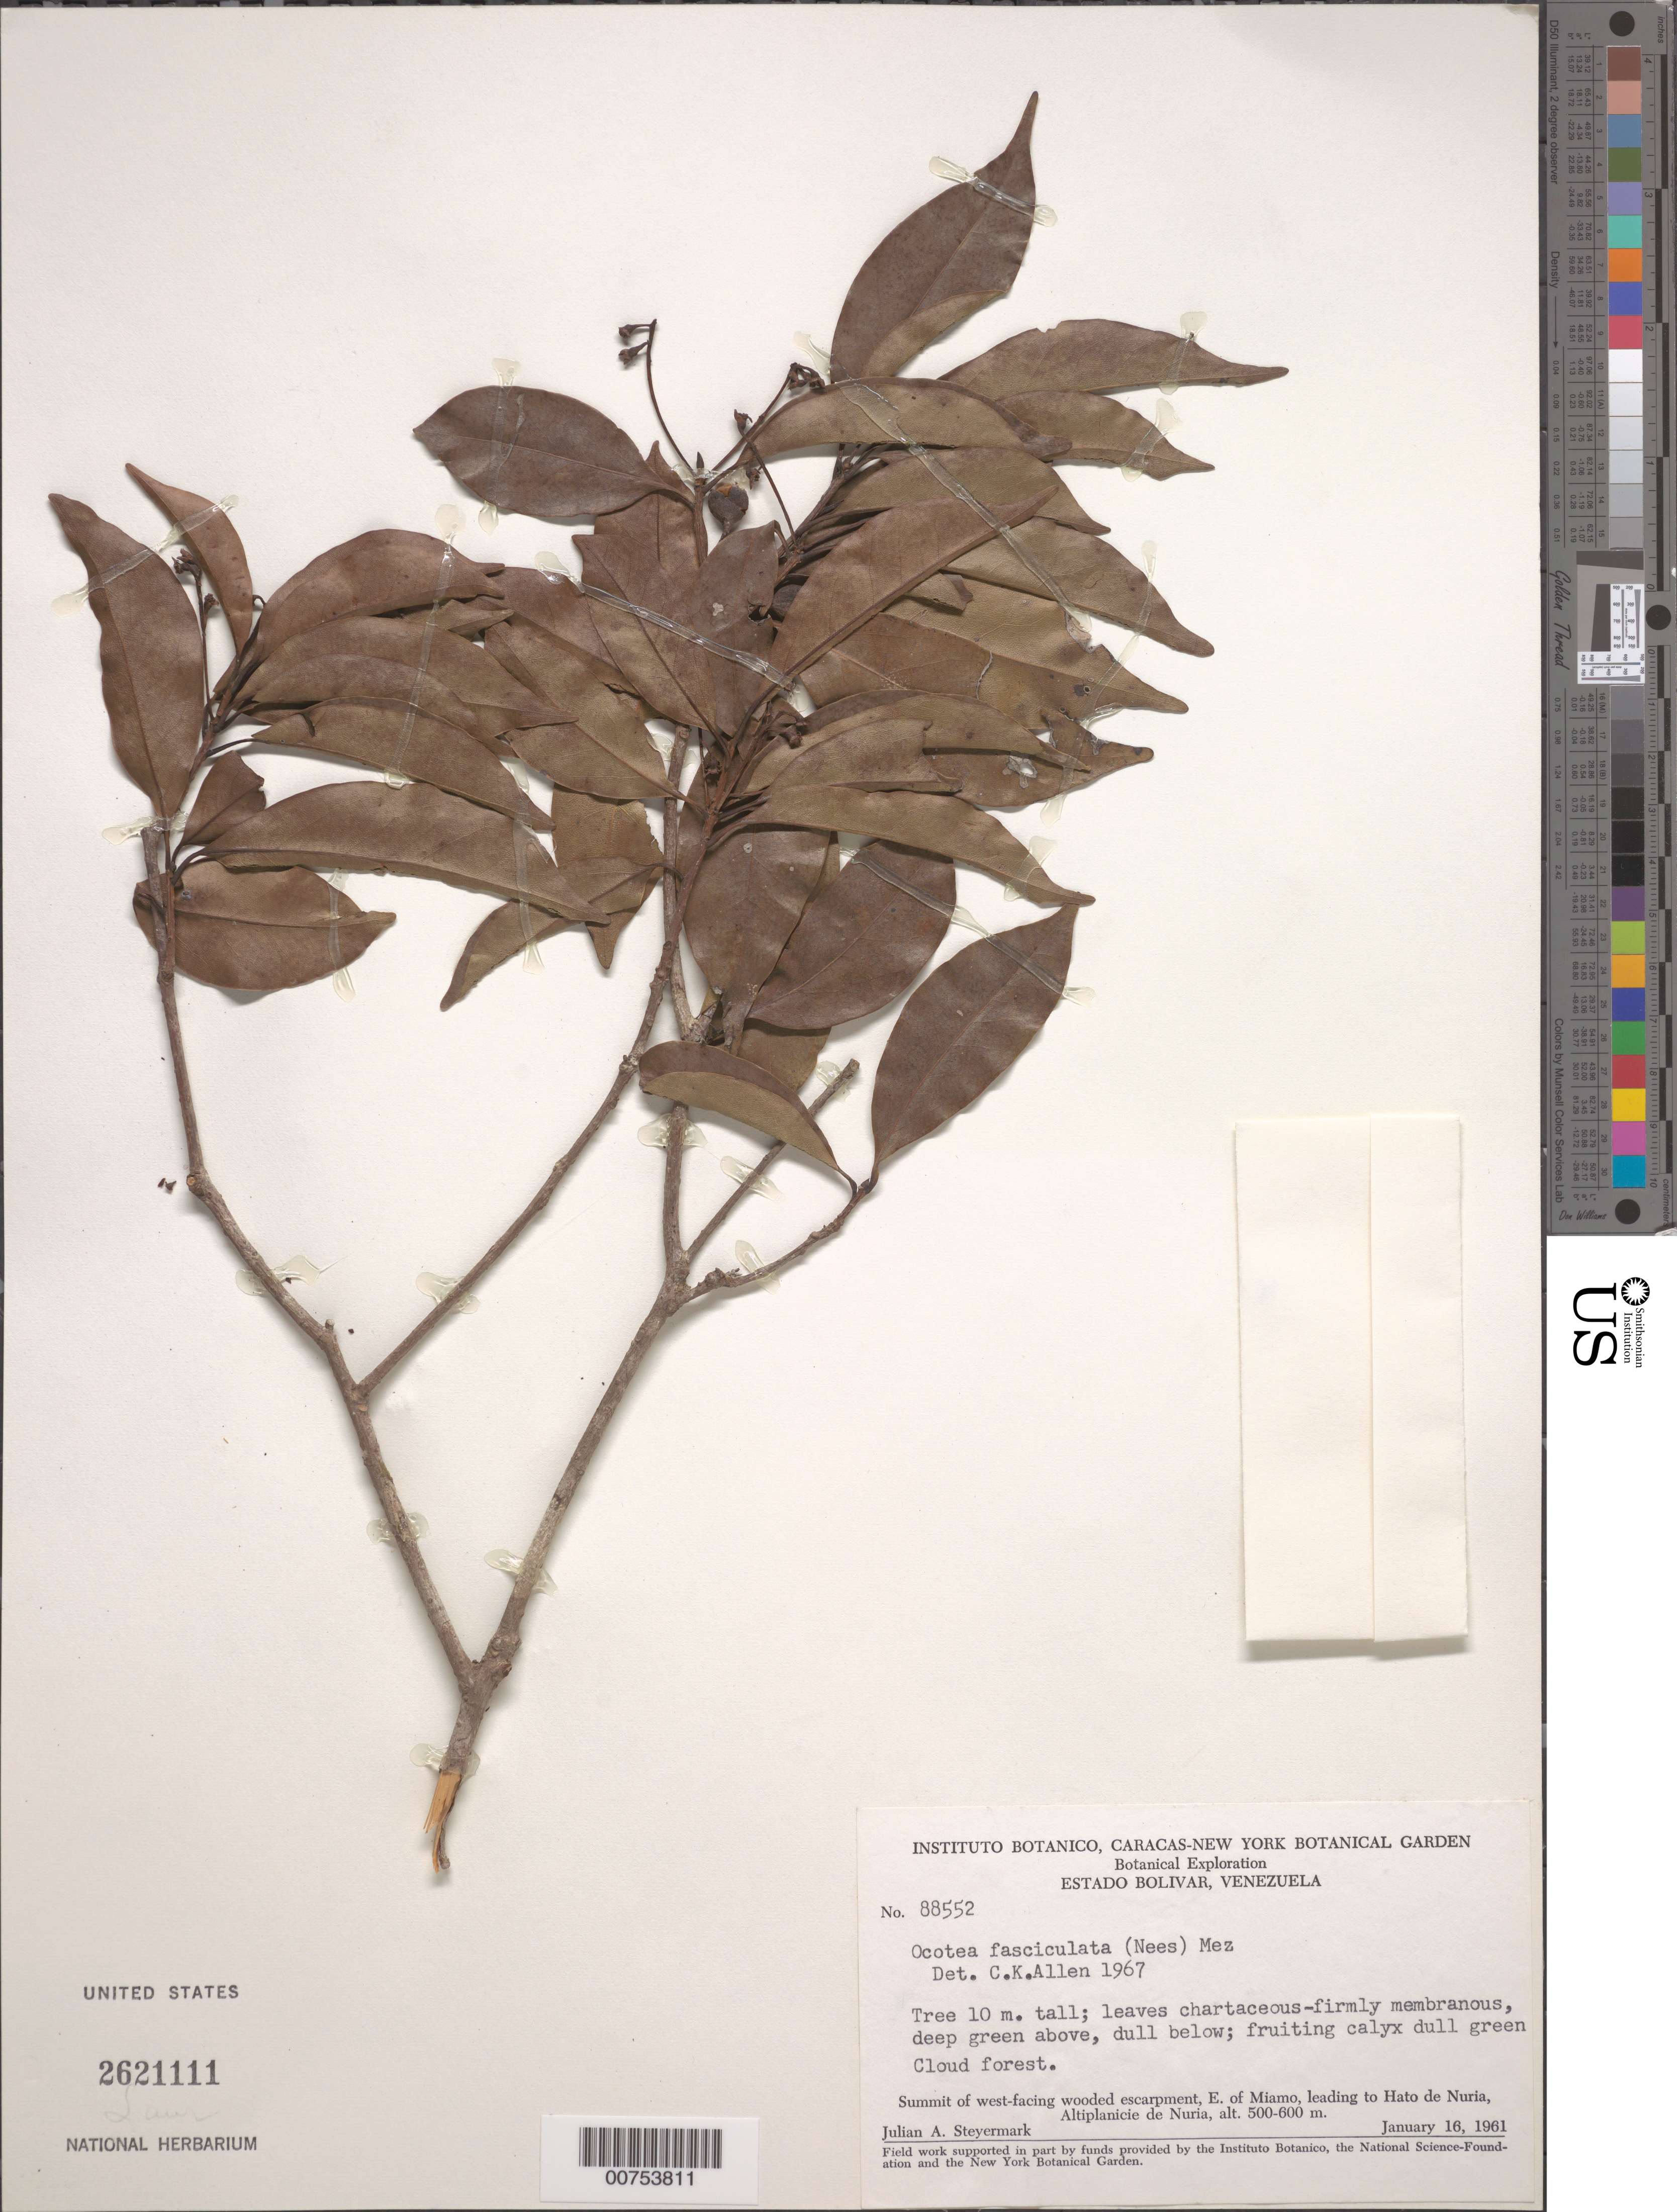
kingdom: Plantae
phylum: Tracheophyta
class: Magnoliopsida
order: Laurales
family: Lauraceae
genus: Ocotea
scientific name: Ocotea fasciculata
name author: (Nees) Mez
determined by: Allen, C. K.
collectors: J. Steyermark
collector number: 88552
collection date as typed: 16-Jan-61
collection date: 1961-01-16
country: Venezuela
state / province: Bolívar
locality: Miamo, E of, leading to Hato de Nuria, Altiplanicie de Nuria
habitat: Cloud forest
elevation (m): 500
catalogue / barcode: US 2621111